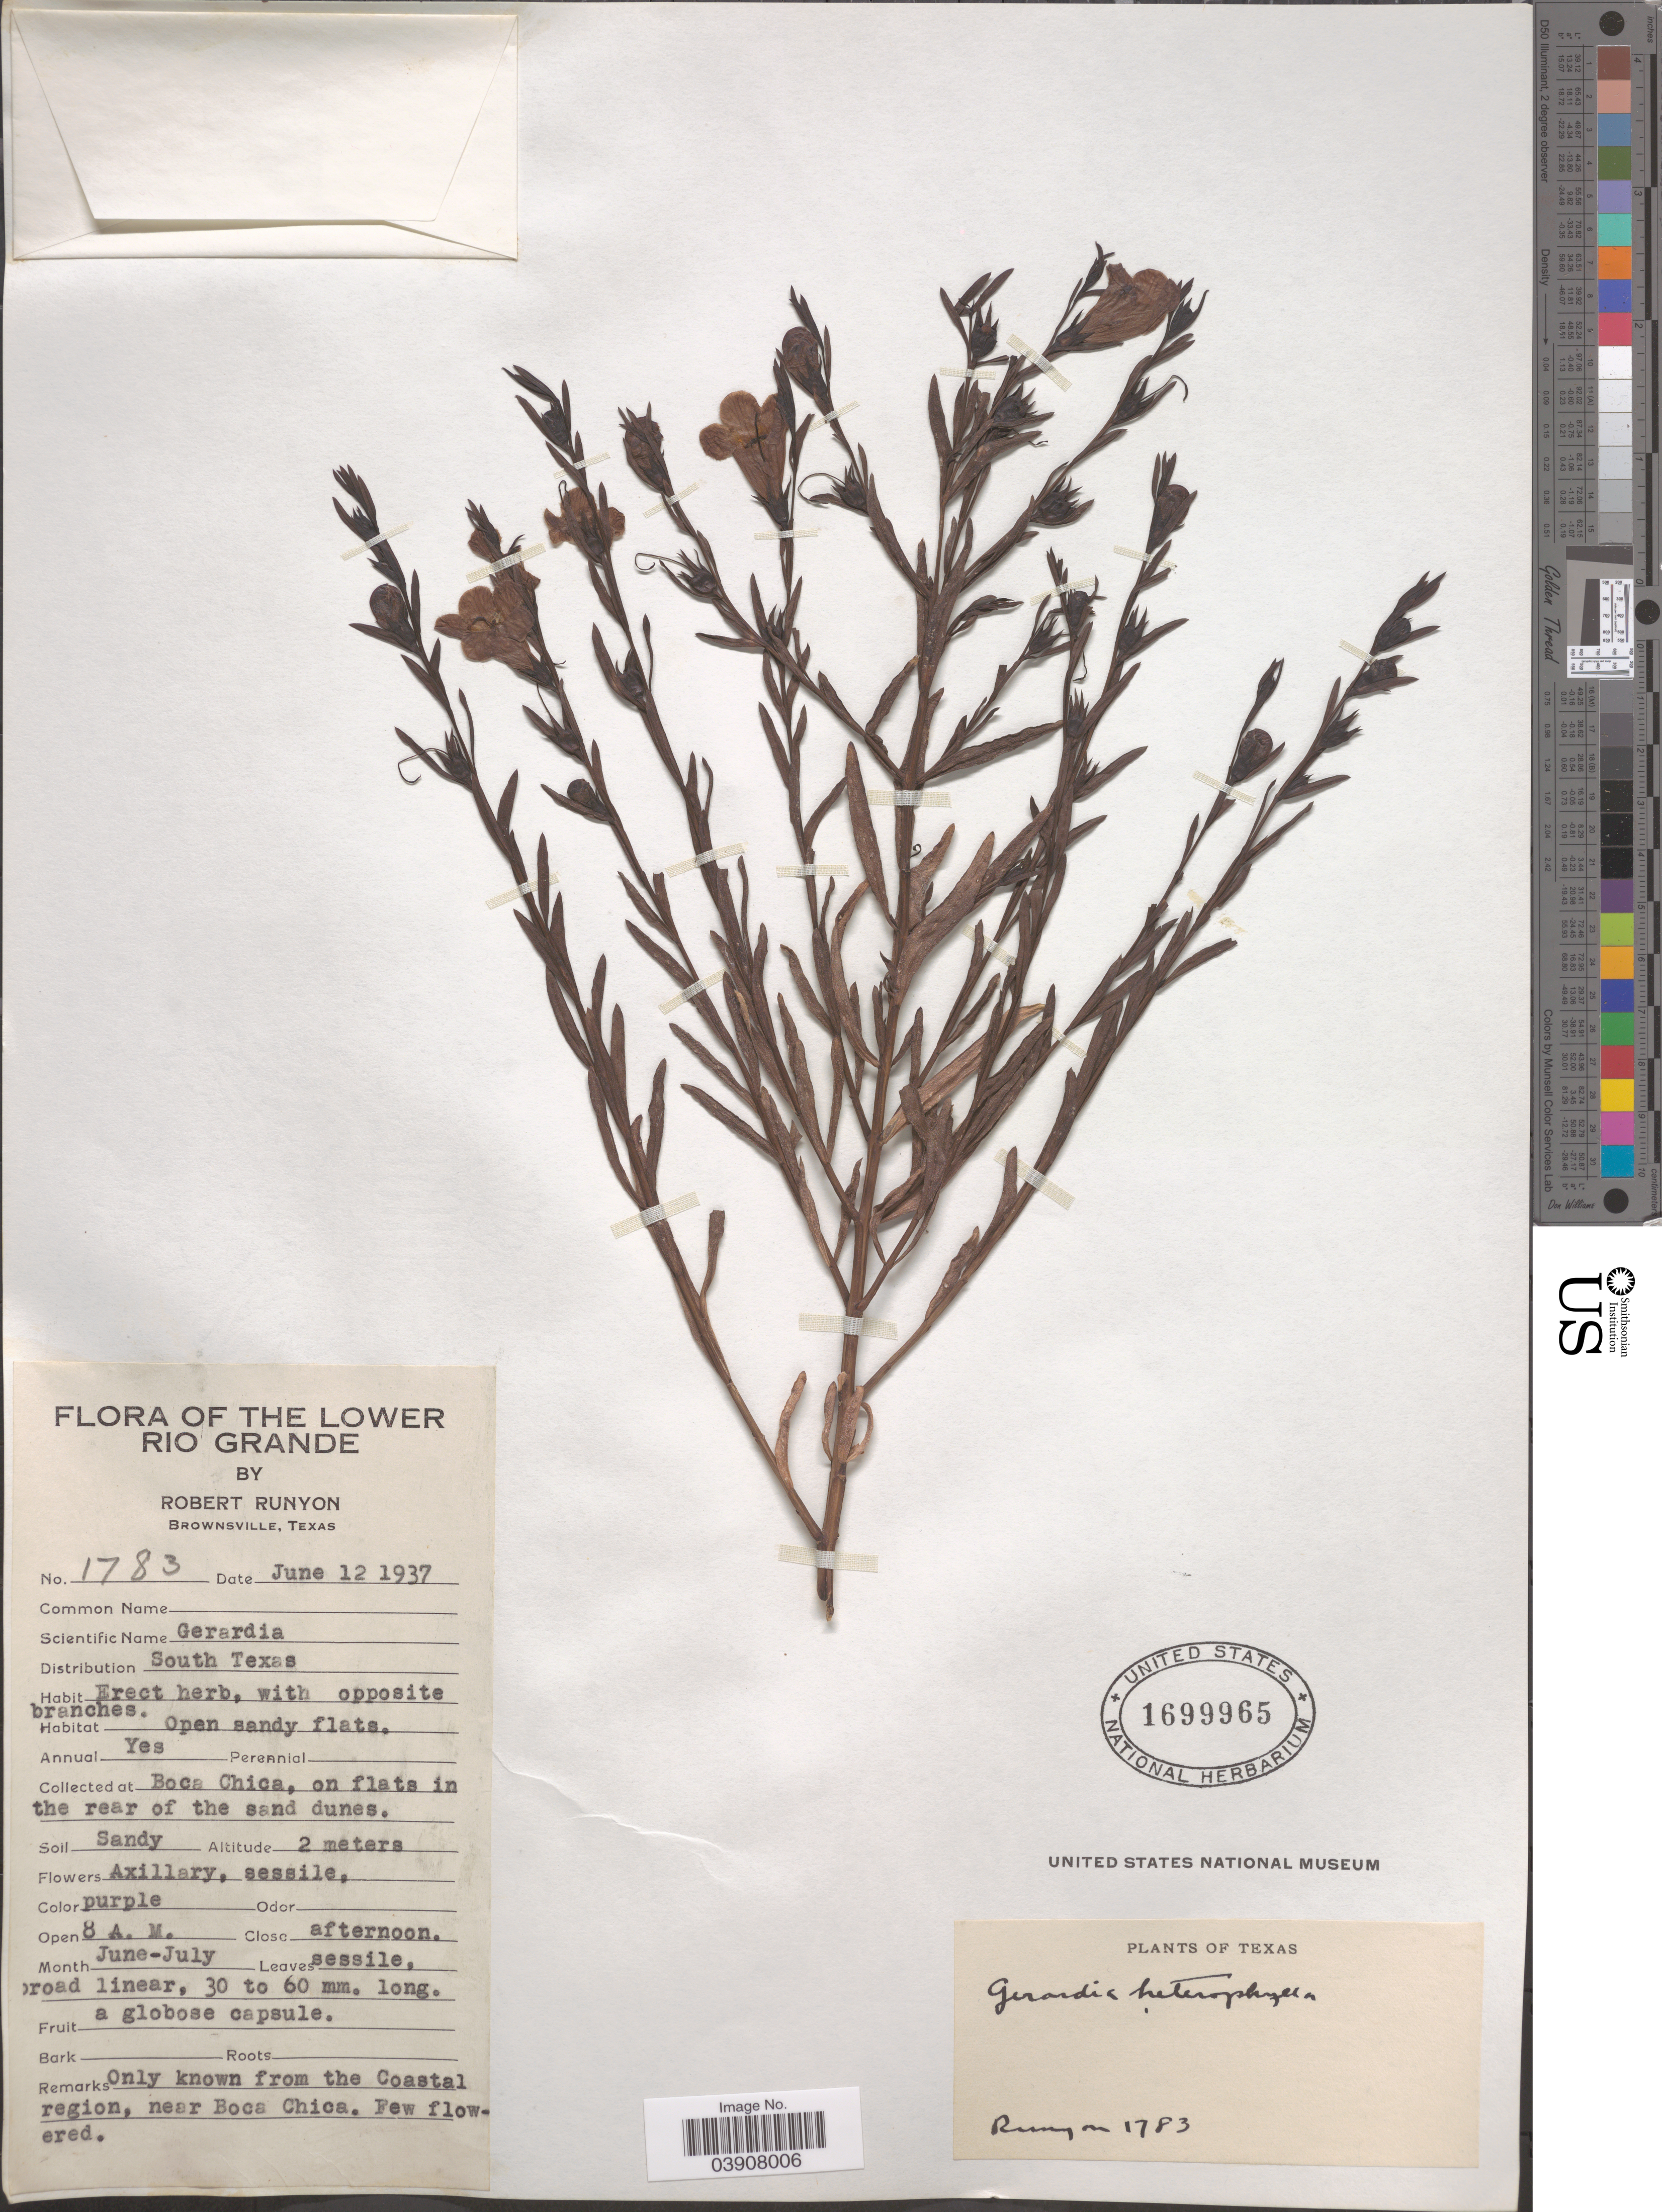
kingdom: Plantae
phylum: Tracheophyta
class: Magnoliopsida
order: Lamiales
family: Orobanchaceae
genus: Agalinis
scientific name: Agalinis heterophylla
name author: (Nutt.) Small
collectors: R. Runyon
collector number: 1783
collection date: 1937-06-12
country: United States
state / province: Texas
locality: The Lower Rio Grande. Brownsville. South Texas. Boca Chica, on flats in the rear of the sand dunes. Only know from the Coastal region, near Boca CHica.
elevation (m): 2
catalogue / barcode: US 1699965